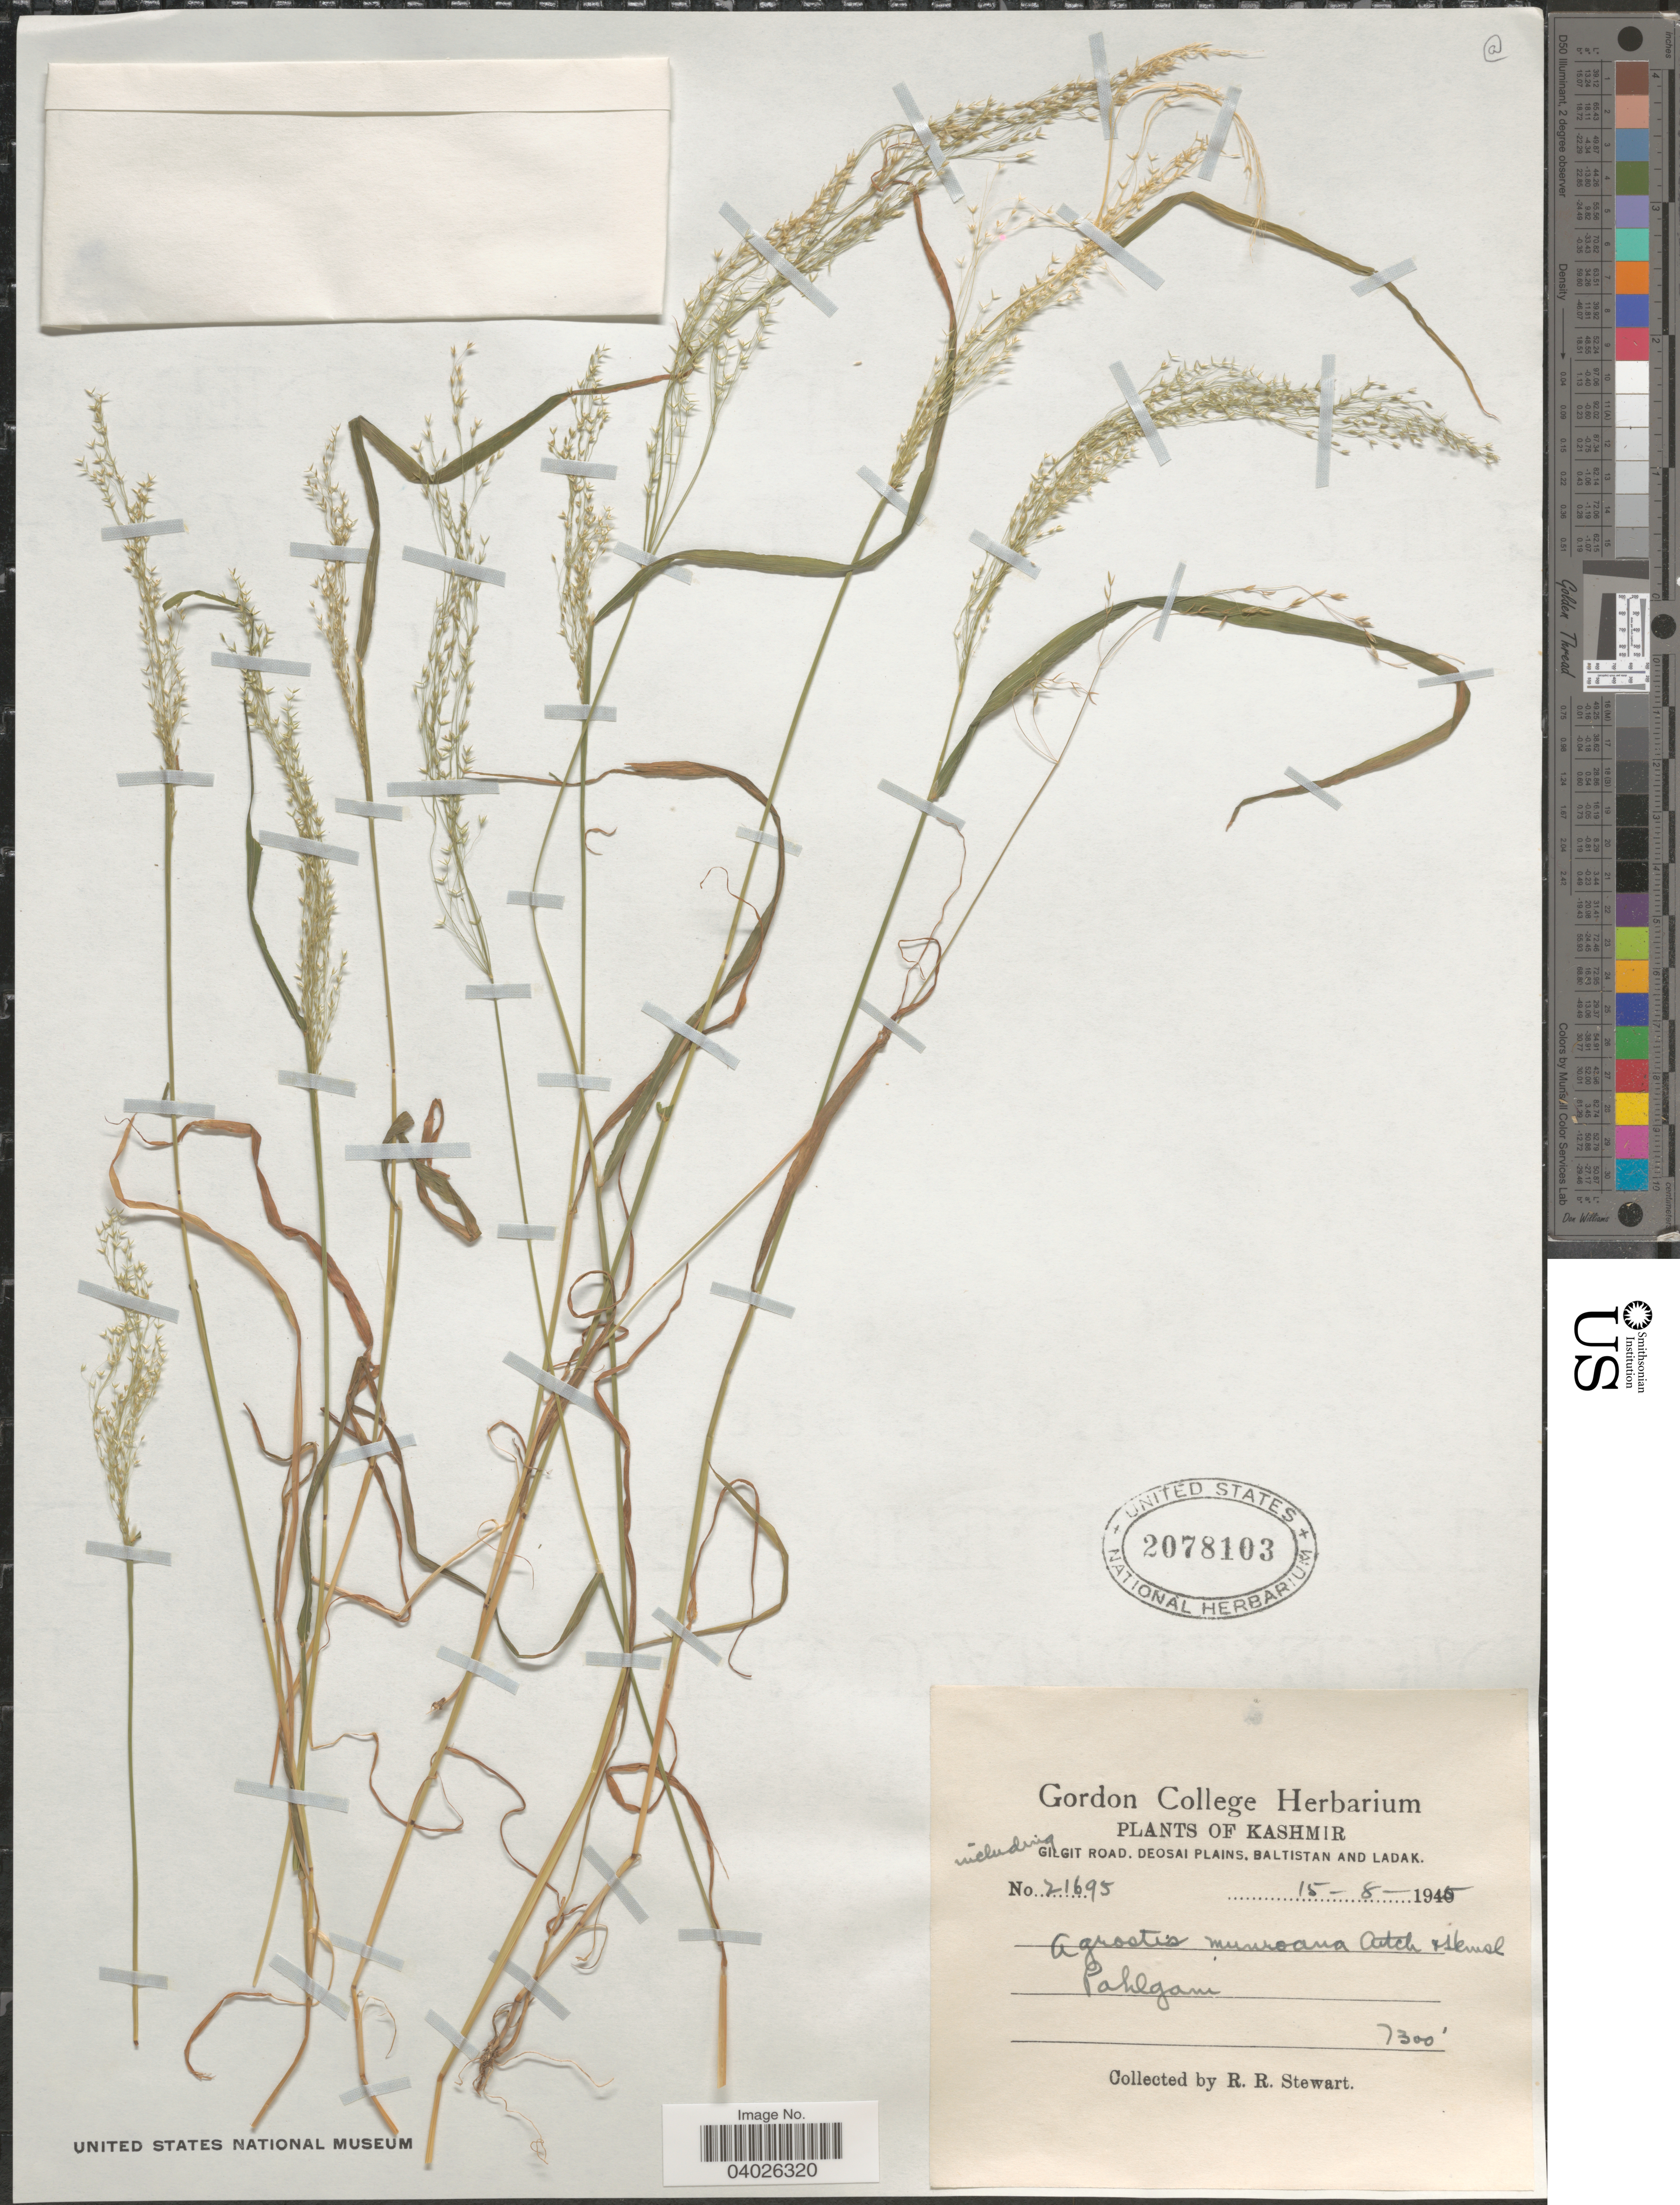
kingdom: Plantae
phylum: Tracheophyta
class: Liliopsida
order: Poales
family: Poaceae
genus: Agrostis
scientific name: Agrostis munroana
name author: Aitch. & Hemsl.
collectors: R. Stewart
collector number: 21695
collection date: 1945-08-15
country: India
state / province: Jammu and Kashmir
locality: Kashmir including Gilgit Road, Deosai Plains, Baltistan and Ladak. Pahlgam.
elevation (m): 2225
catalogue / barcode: US 2078103